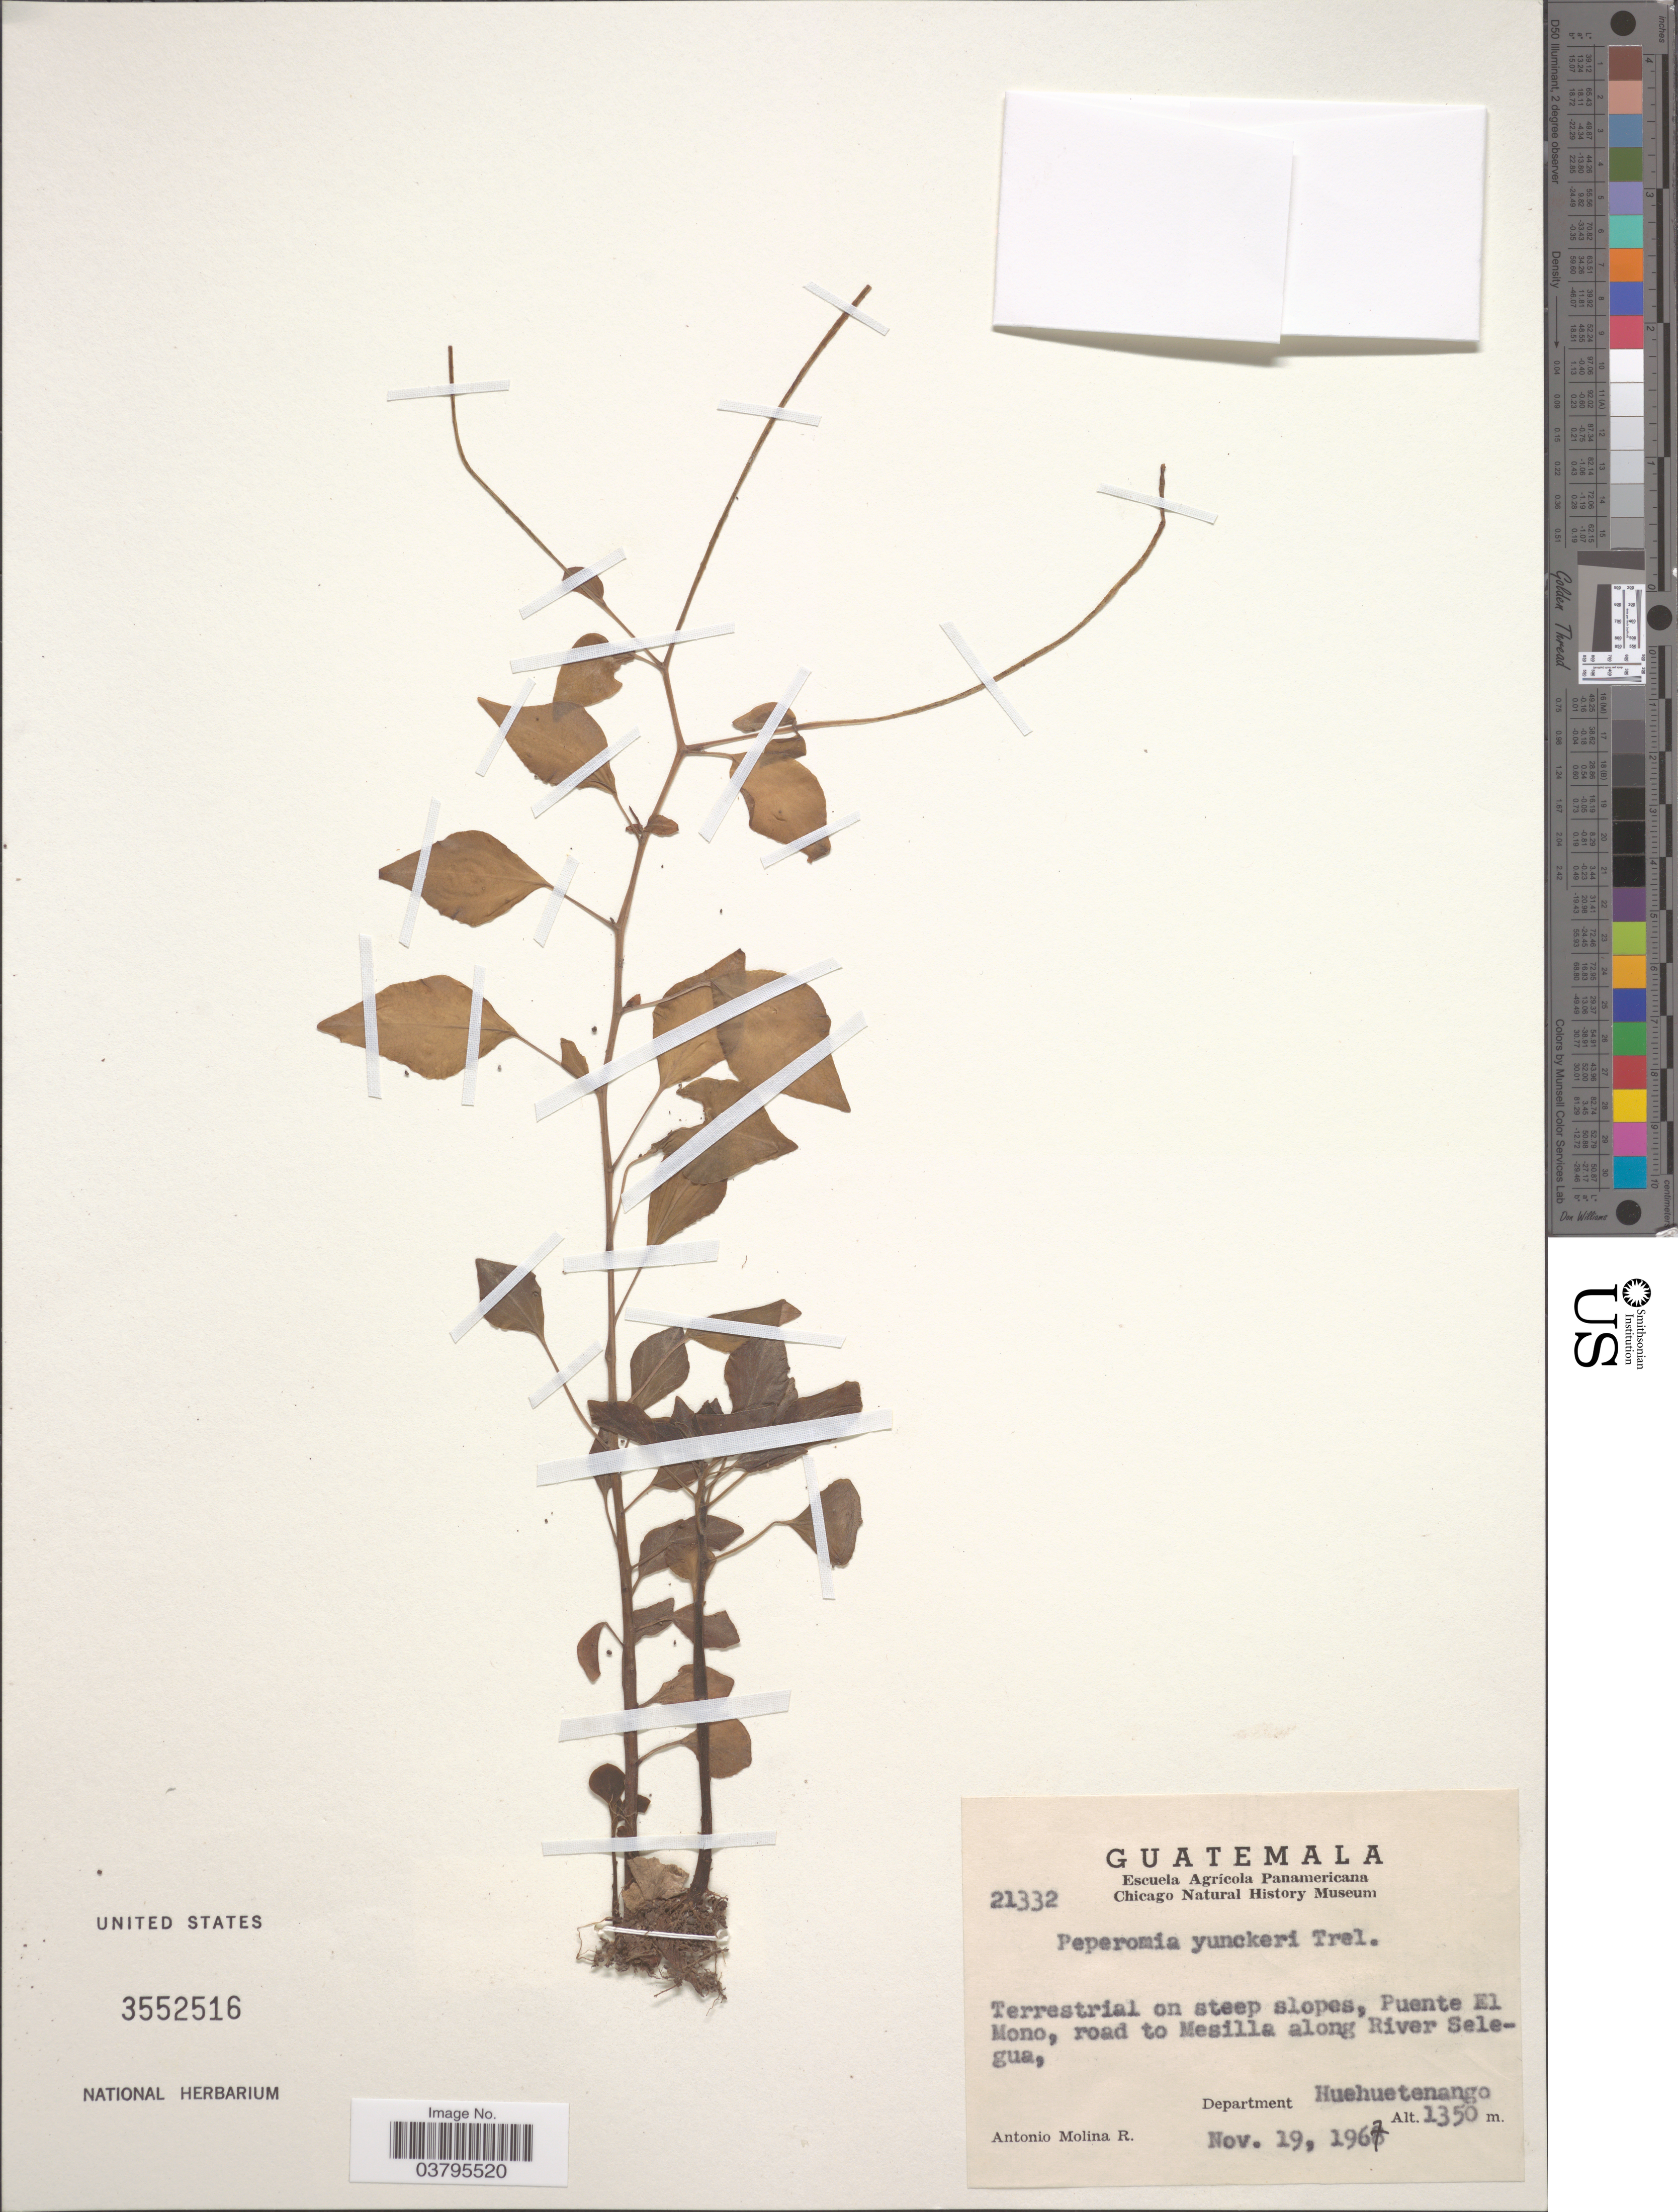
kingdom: Plantae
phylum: Tracheophyta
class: Magnoliopsida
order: Piperales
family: Piperaceae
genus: Peperomia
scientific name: Peperomia sancarlosiana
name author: C. DC.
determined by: Jiménez, José Estaban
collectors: A. Molina R.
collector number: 21332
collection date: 1967-11-19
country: Guatemala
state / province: Huehuetenango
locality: Puente El Mono, road to Mesilla along River Selegua, Department Huehuetenango.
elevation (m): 1350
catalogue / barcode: US 3552516